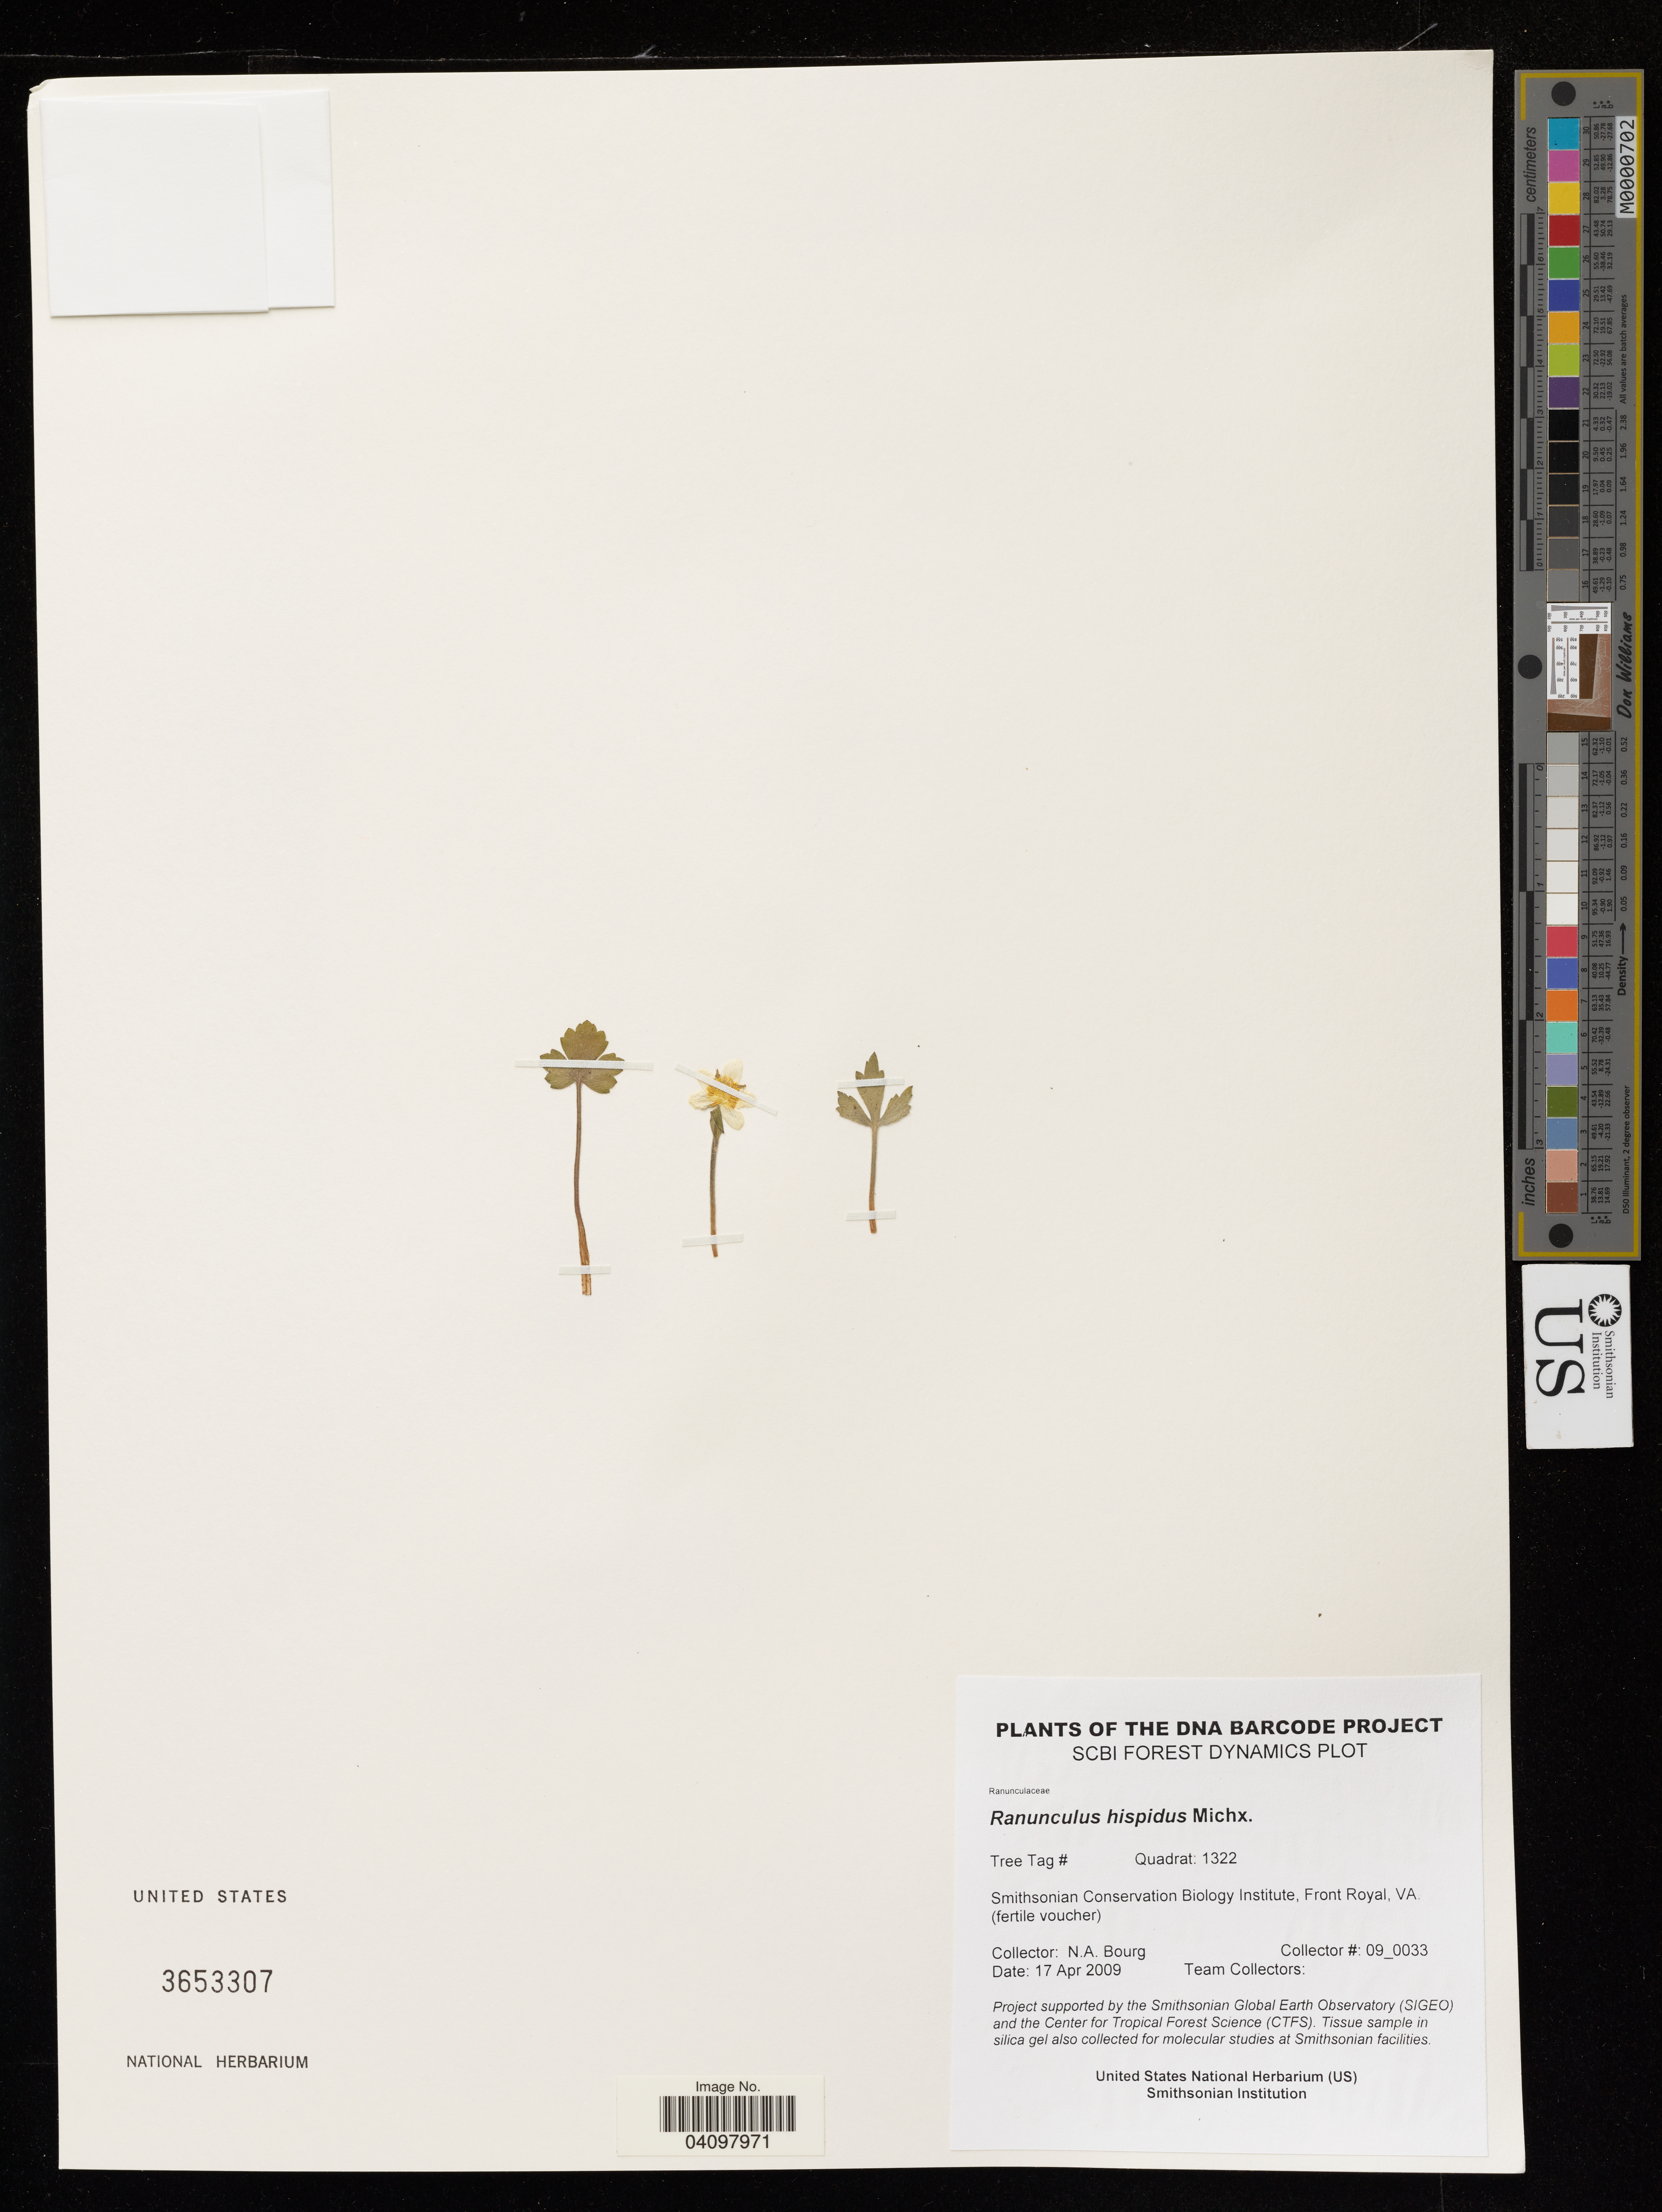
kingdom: Plantae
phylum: Tracheophyta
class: Magnoliopsida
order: Ranunculales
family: Ranunculaceae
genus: Ranunculus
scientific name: Ranunculus hispidus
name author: Michx.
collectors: N. A. Bourg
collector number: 09_0033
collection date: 2009-04-17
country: United States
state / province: Virginia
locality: Smithsonian Conservation Biology Institute, Front Royal.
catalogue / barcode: US 3653307